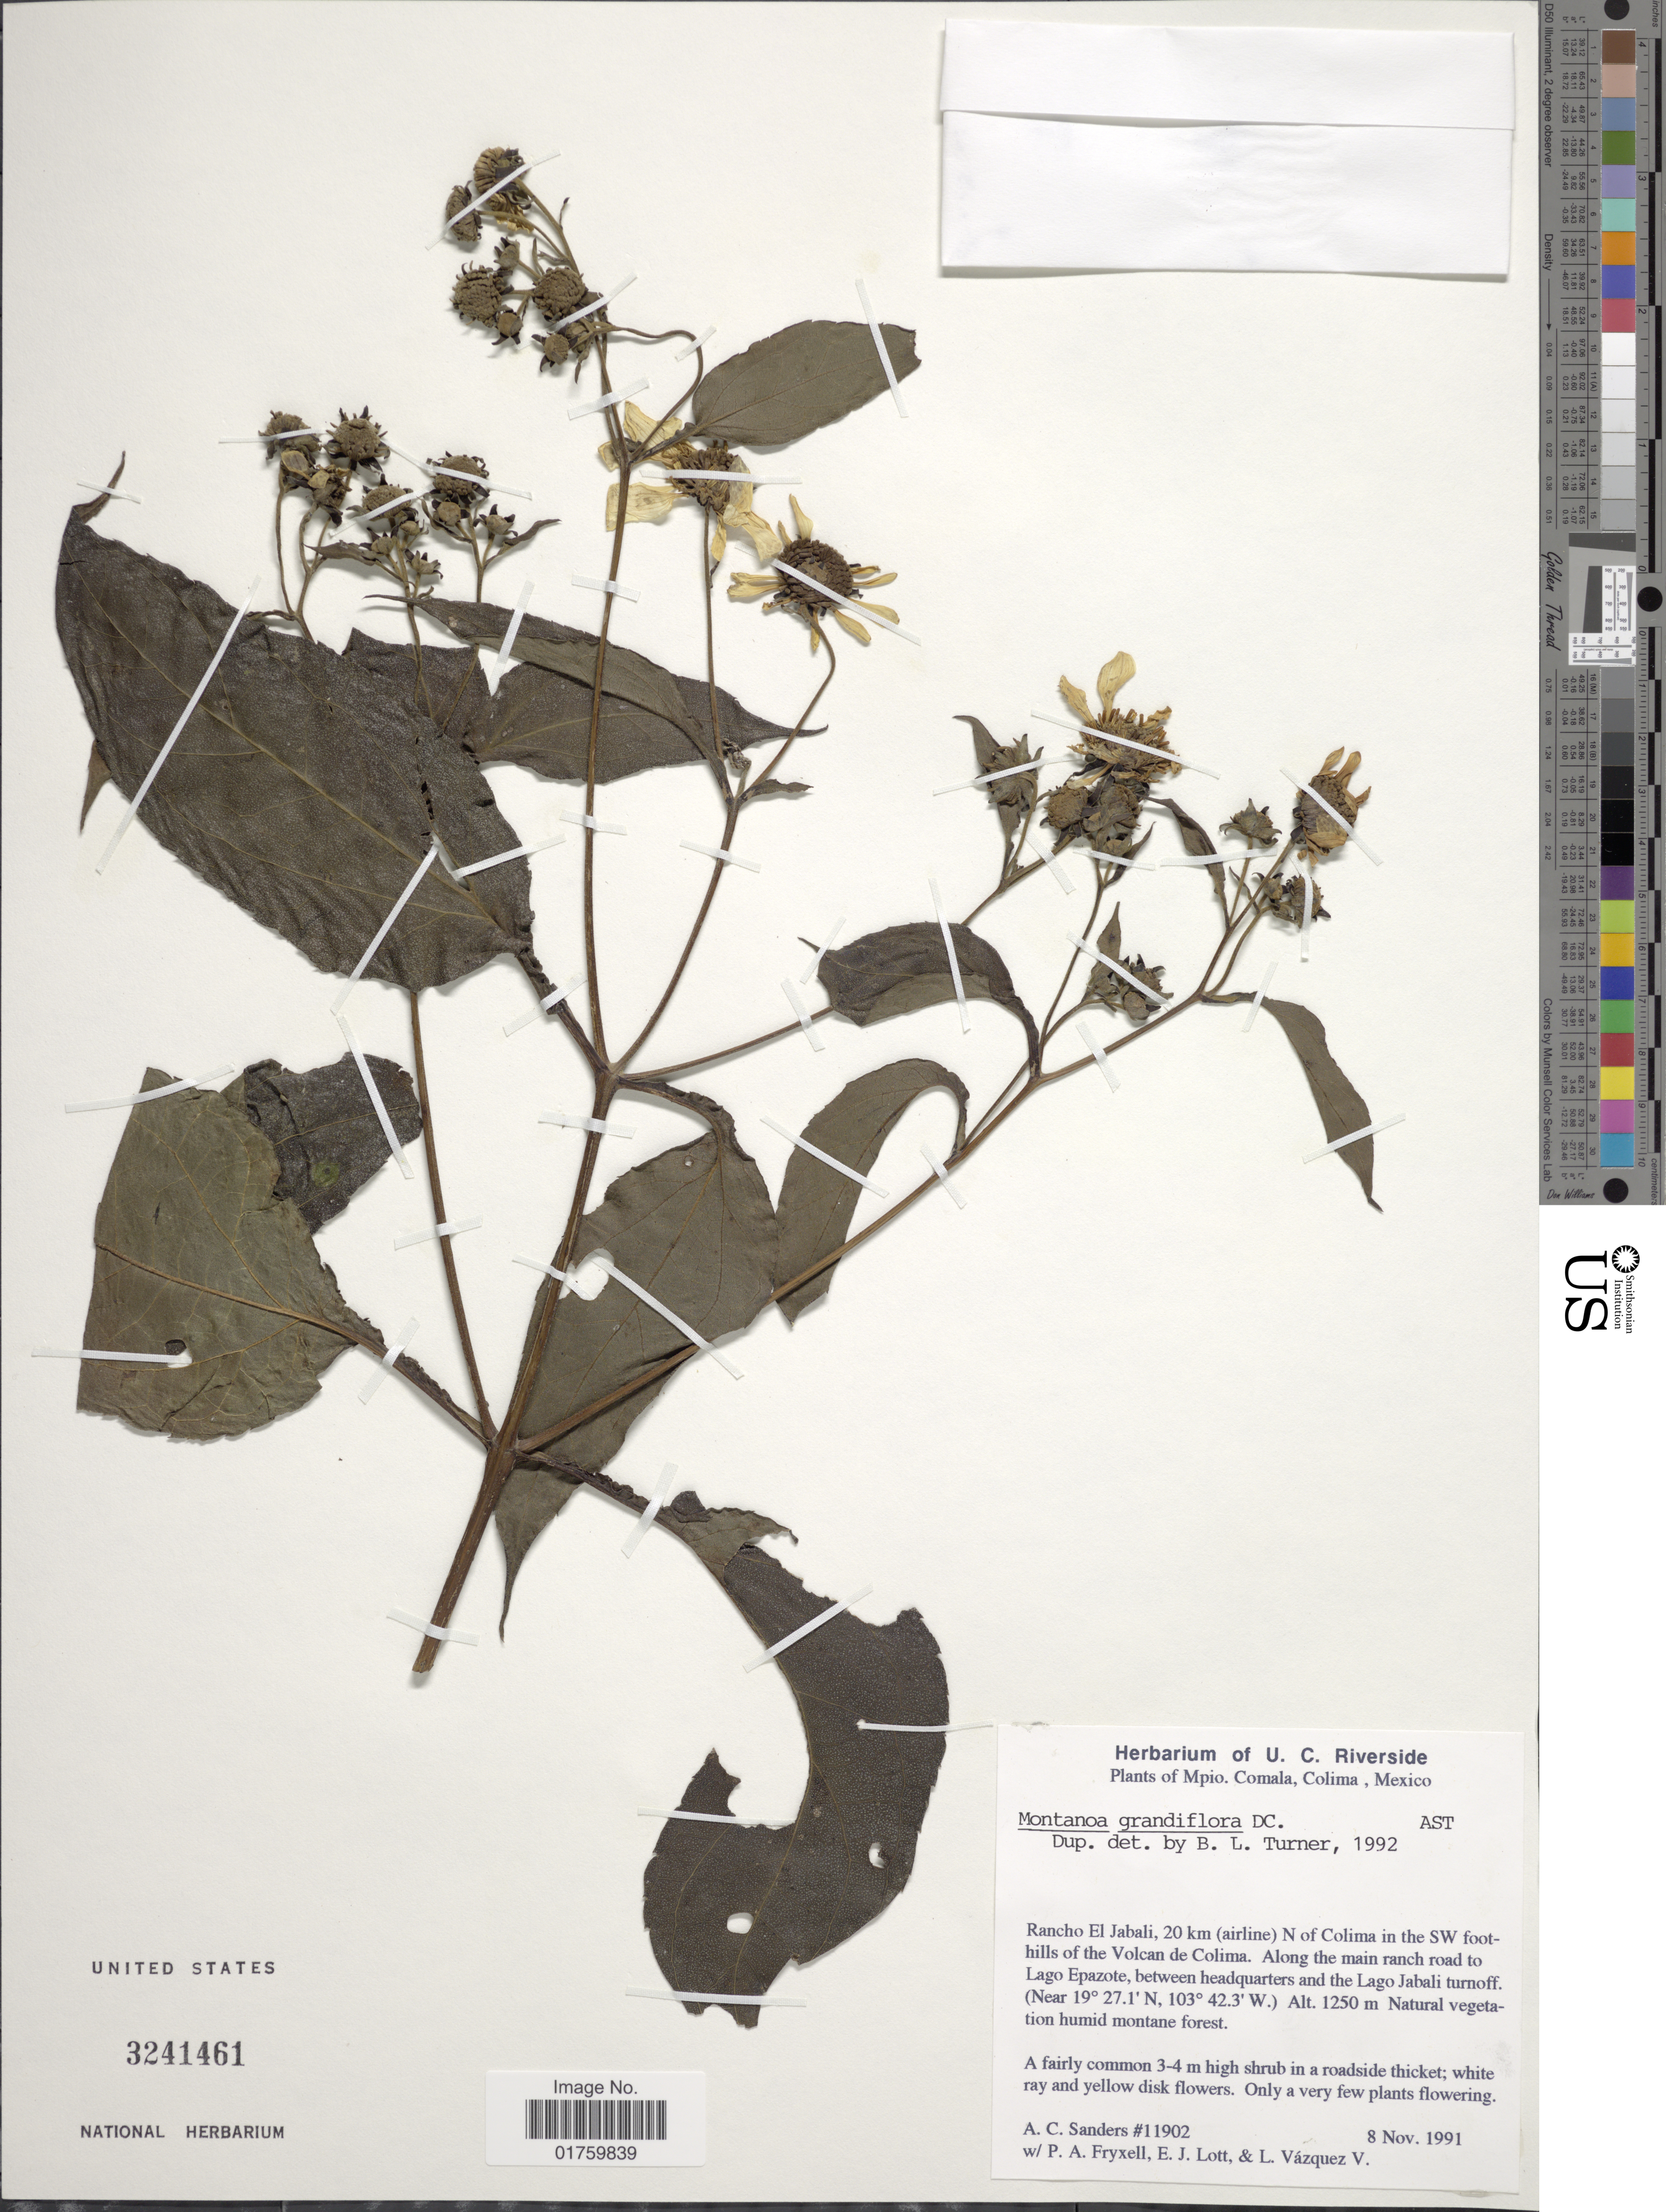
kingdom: Plantae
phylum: Tracheophyta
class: Magnoliopsida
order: Asterales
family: Asteraceae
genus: Montanoa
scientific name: Montanoa grandiflora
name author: Alaman ex DC.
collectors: A. Sanders, P. A. Fryxell, E. Lott & L. Vazquez V.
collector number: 11902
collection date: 1991-11-08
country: Mexico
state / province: Colima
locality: Mpio. Comala, Rancho El Jabali, 20 km (airline) N of Colima in the SW foothills of the Volcan de Colima, along the main ranch road to Lago Epazote, between headquarters and the Lago Jabali tunroff.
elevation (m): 1250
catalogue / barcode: US 3241461